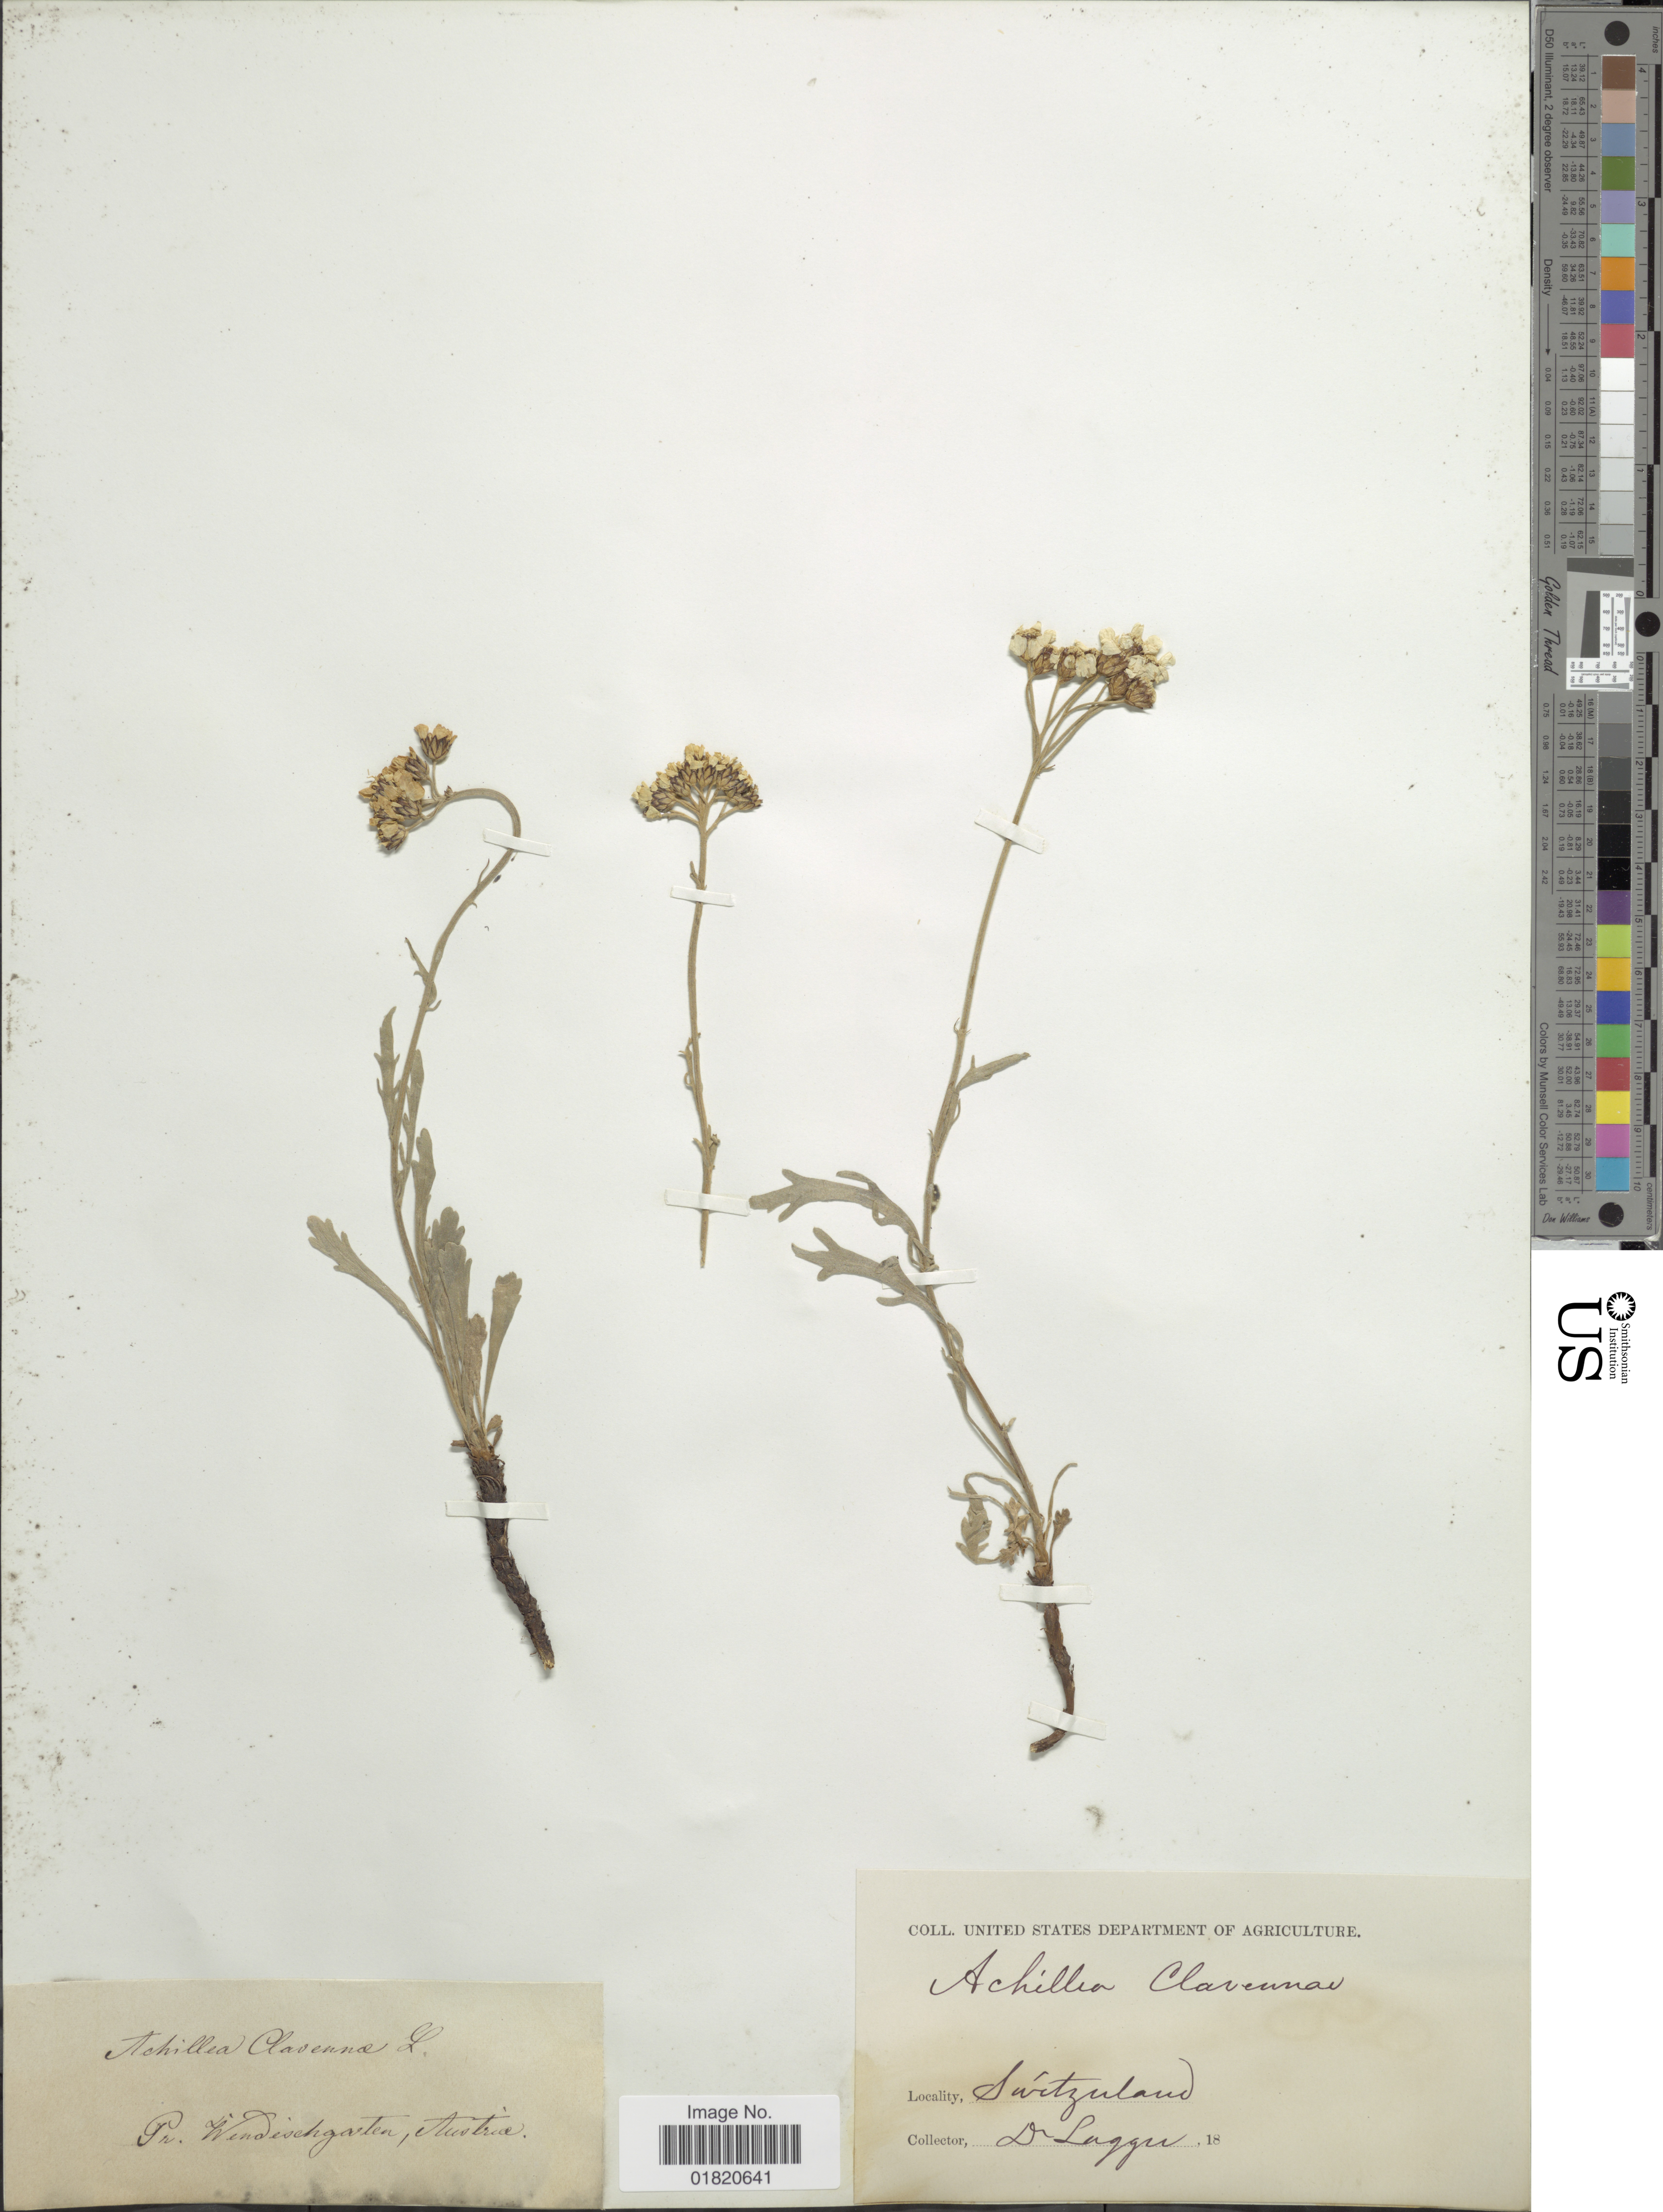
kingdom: Plantae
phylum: Tracheophyta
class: Magnoliopsida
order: Asterales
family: Asteraceae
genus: Achillea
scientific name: Achillea clavennae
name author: L.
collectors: F. J. Lagger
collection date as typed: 18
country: Austria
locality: In Windischgarsten